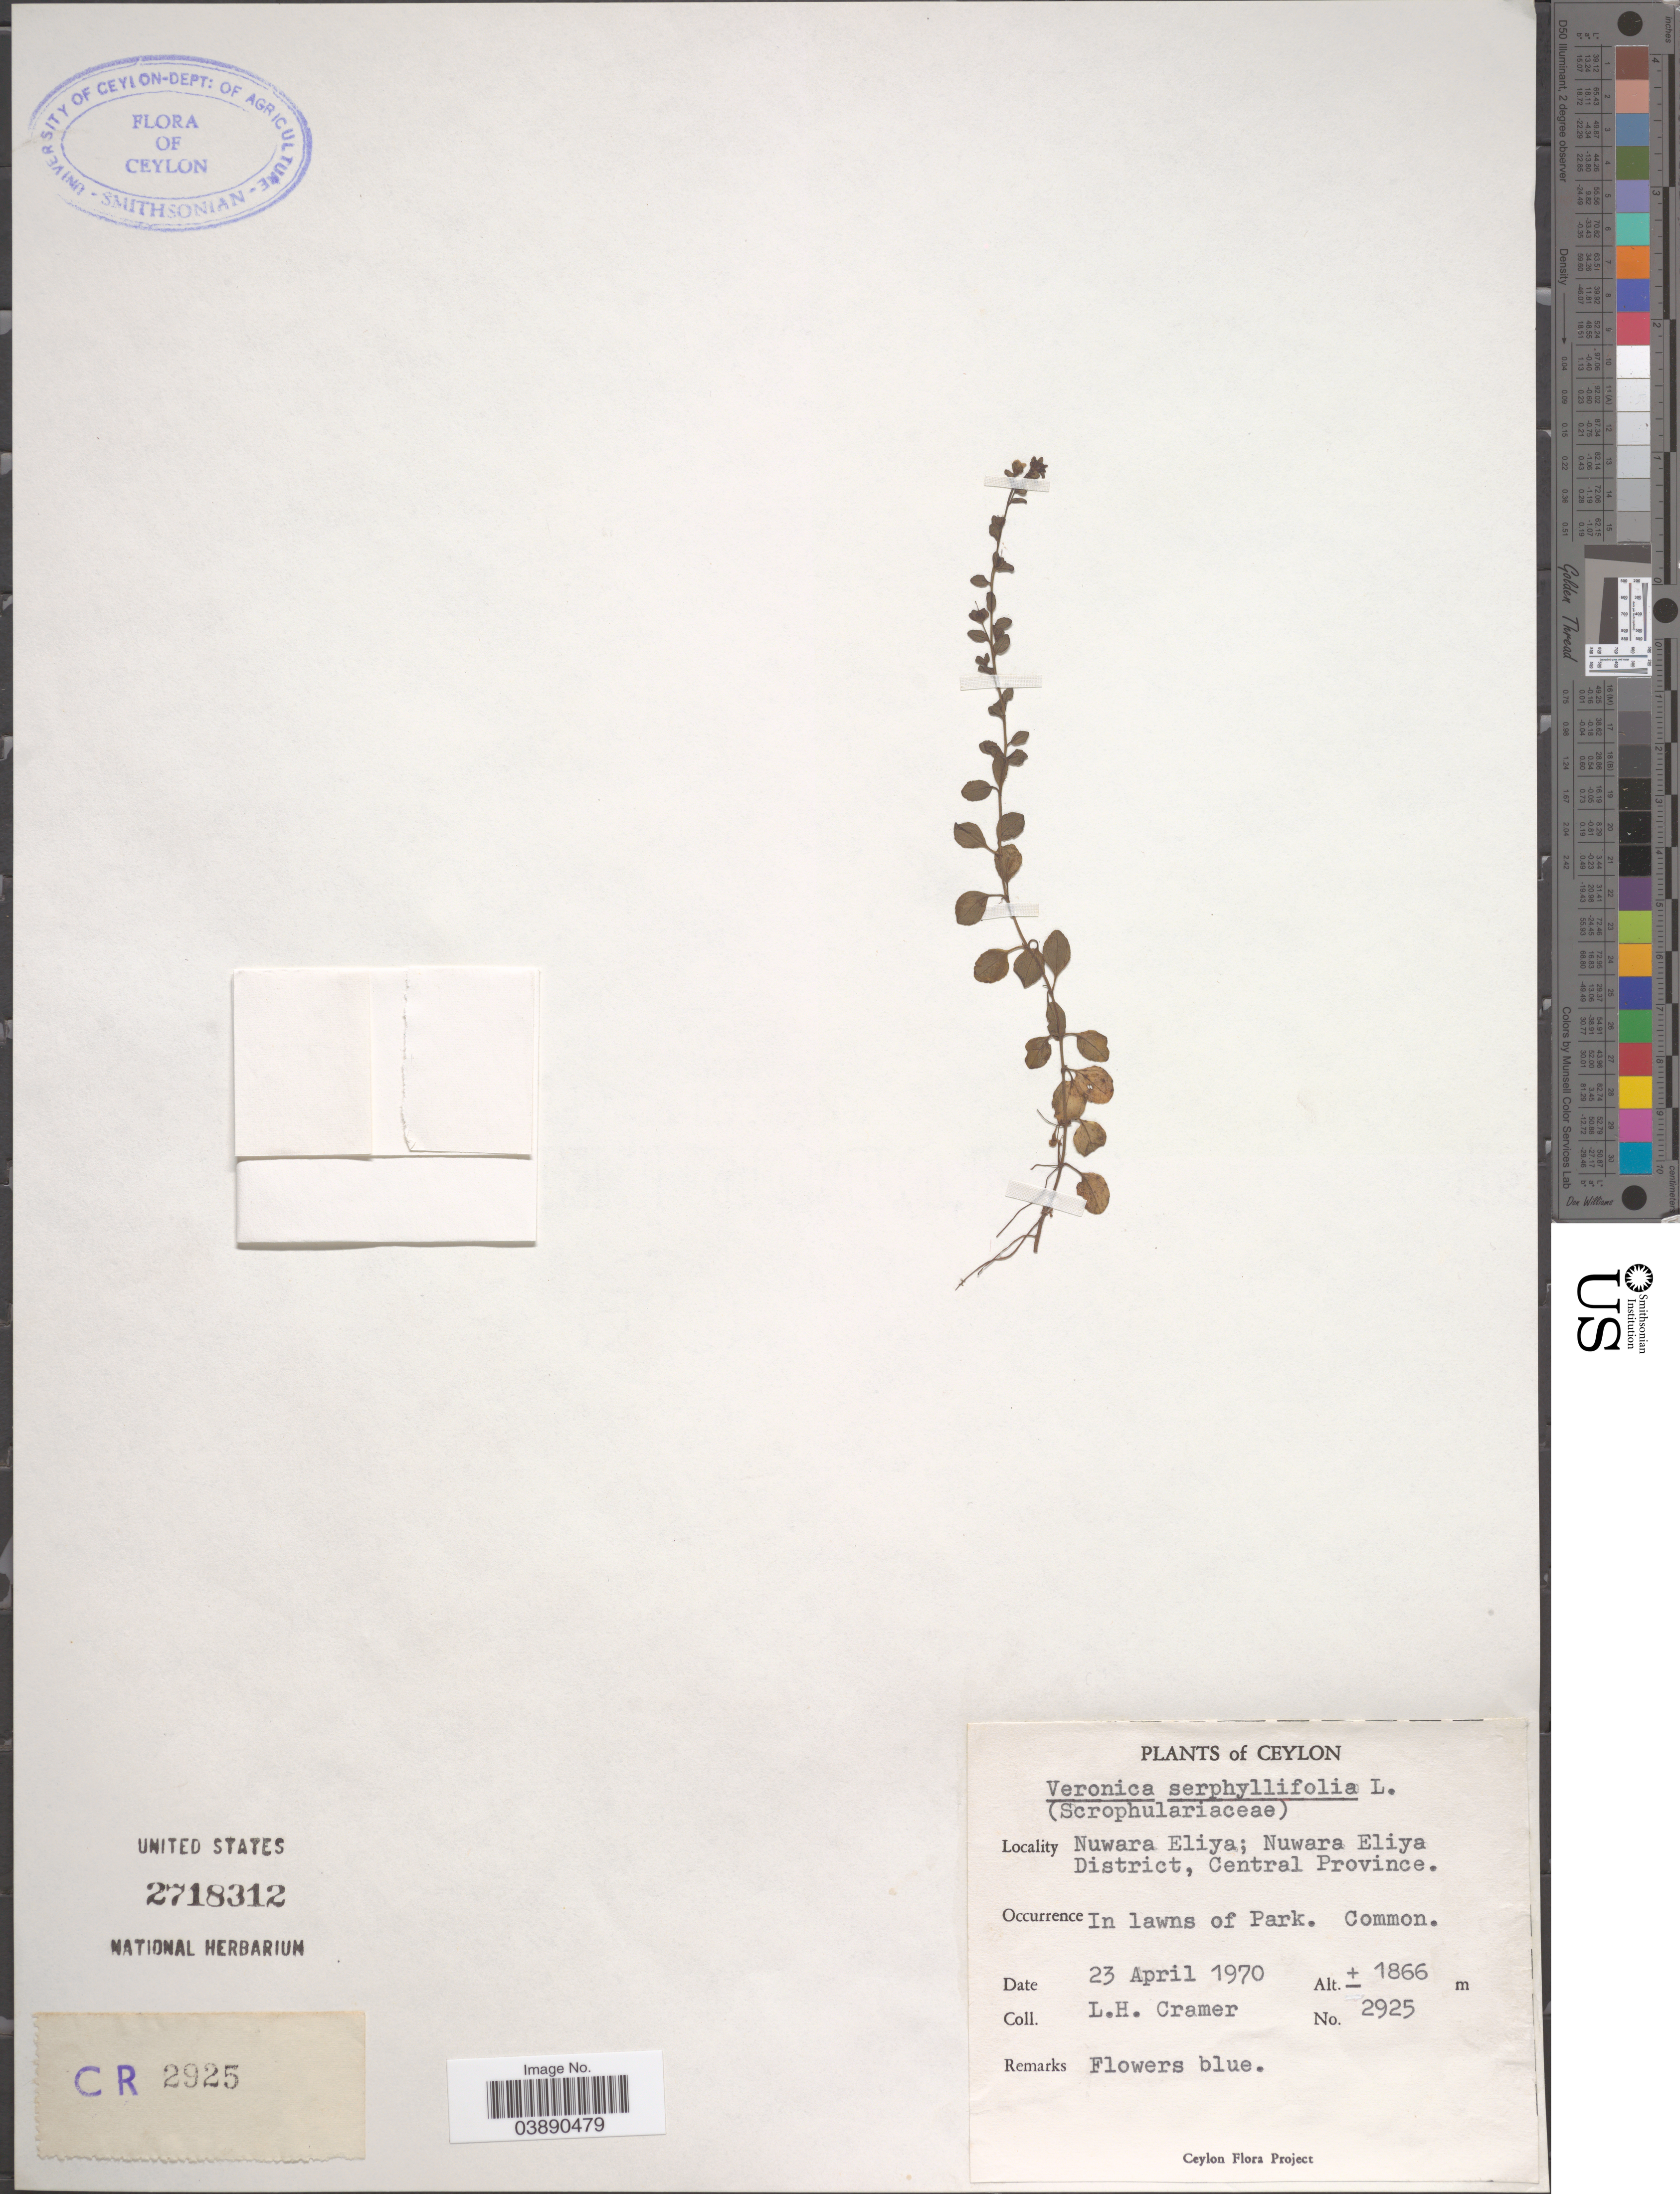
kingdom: Plantae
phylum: Tracheophyta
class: Magnoliopsida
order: Lamiales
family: Plantaginaceae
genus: Veronica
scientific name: Veronica serpyllifolia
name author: L.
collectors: L. H. Cramer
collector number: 2925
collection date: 1970-04-23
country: Sri Lanka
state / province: Central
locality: Ceylon. Nuwara Eliya; Nuwara Eliya District. In lawns of Park.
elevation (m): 1866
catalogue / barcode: US 2718312